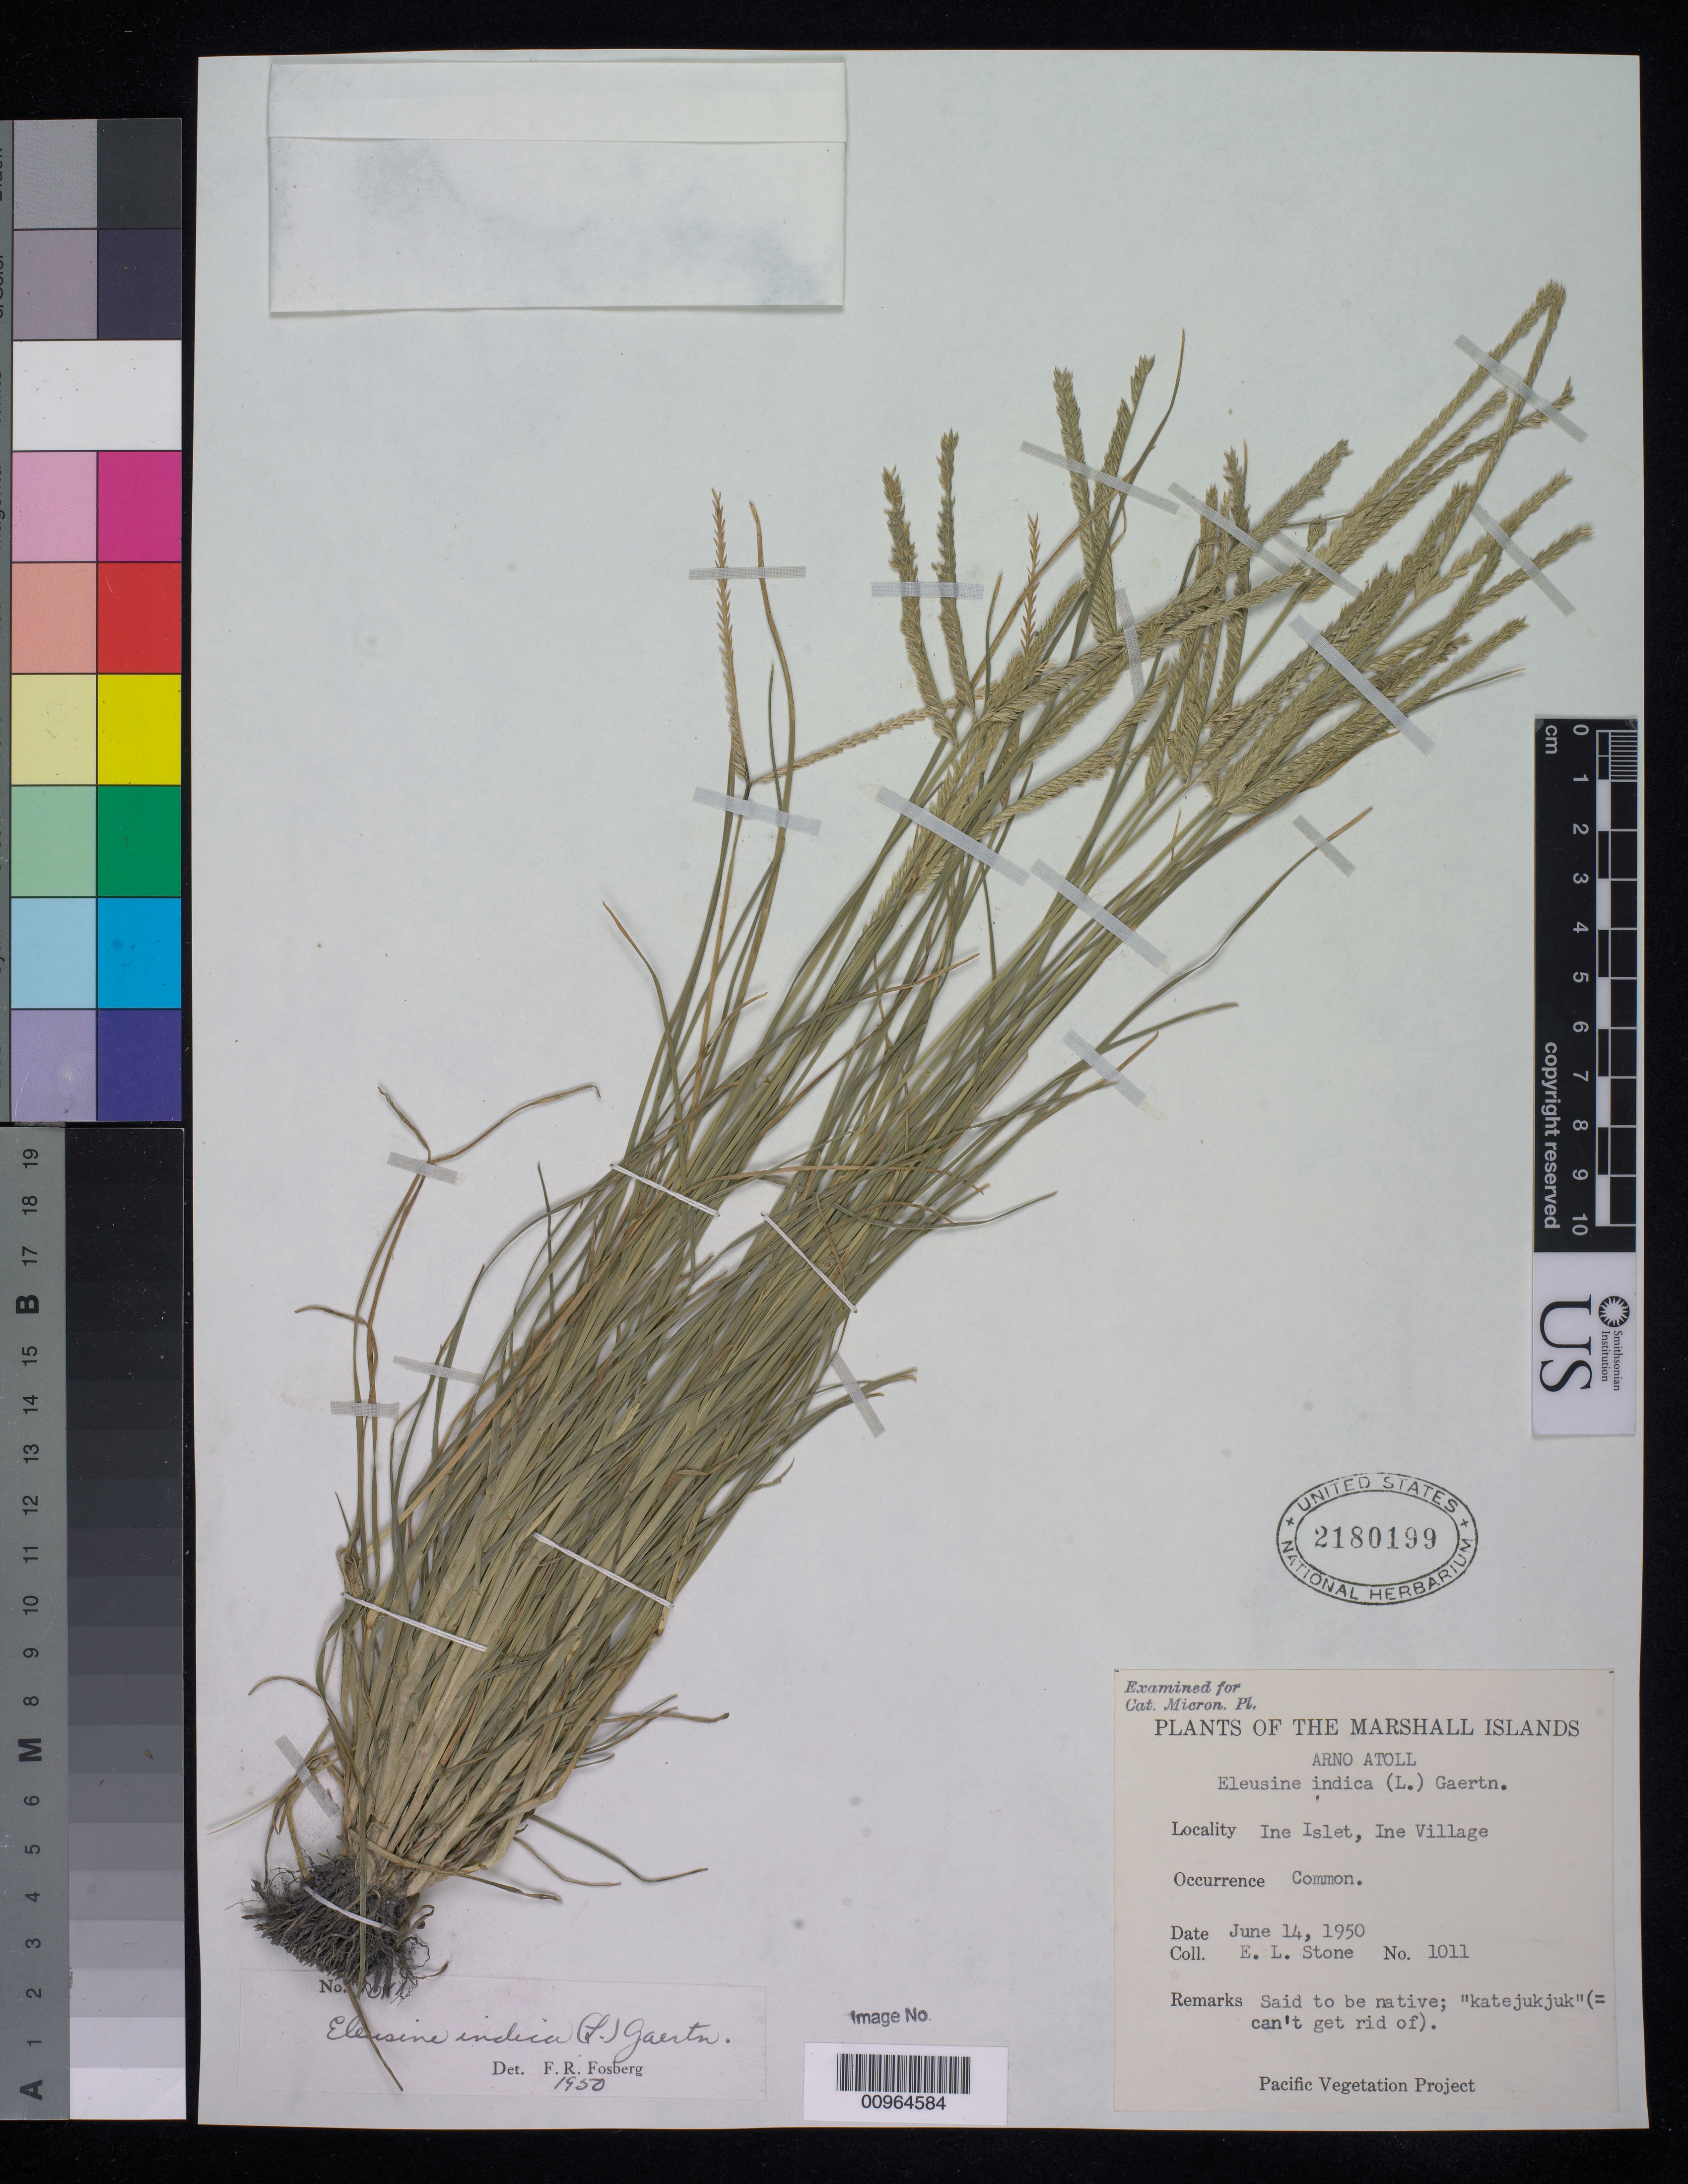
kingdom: Plantae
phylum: Tracheophyta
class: Liliopsida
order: Poales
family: Poaceae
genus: Eleusine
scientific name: Eleusine indica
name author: (L.) Gaertn.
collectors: E. L. Stone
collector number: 1011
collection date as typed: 14 Jun 1950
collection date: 1950-06-14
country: Marshall Islands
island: Arno Atoll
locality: Ine Islet, Ine Village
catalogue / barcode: US 2180199